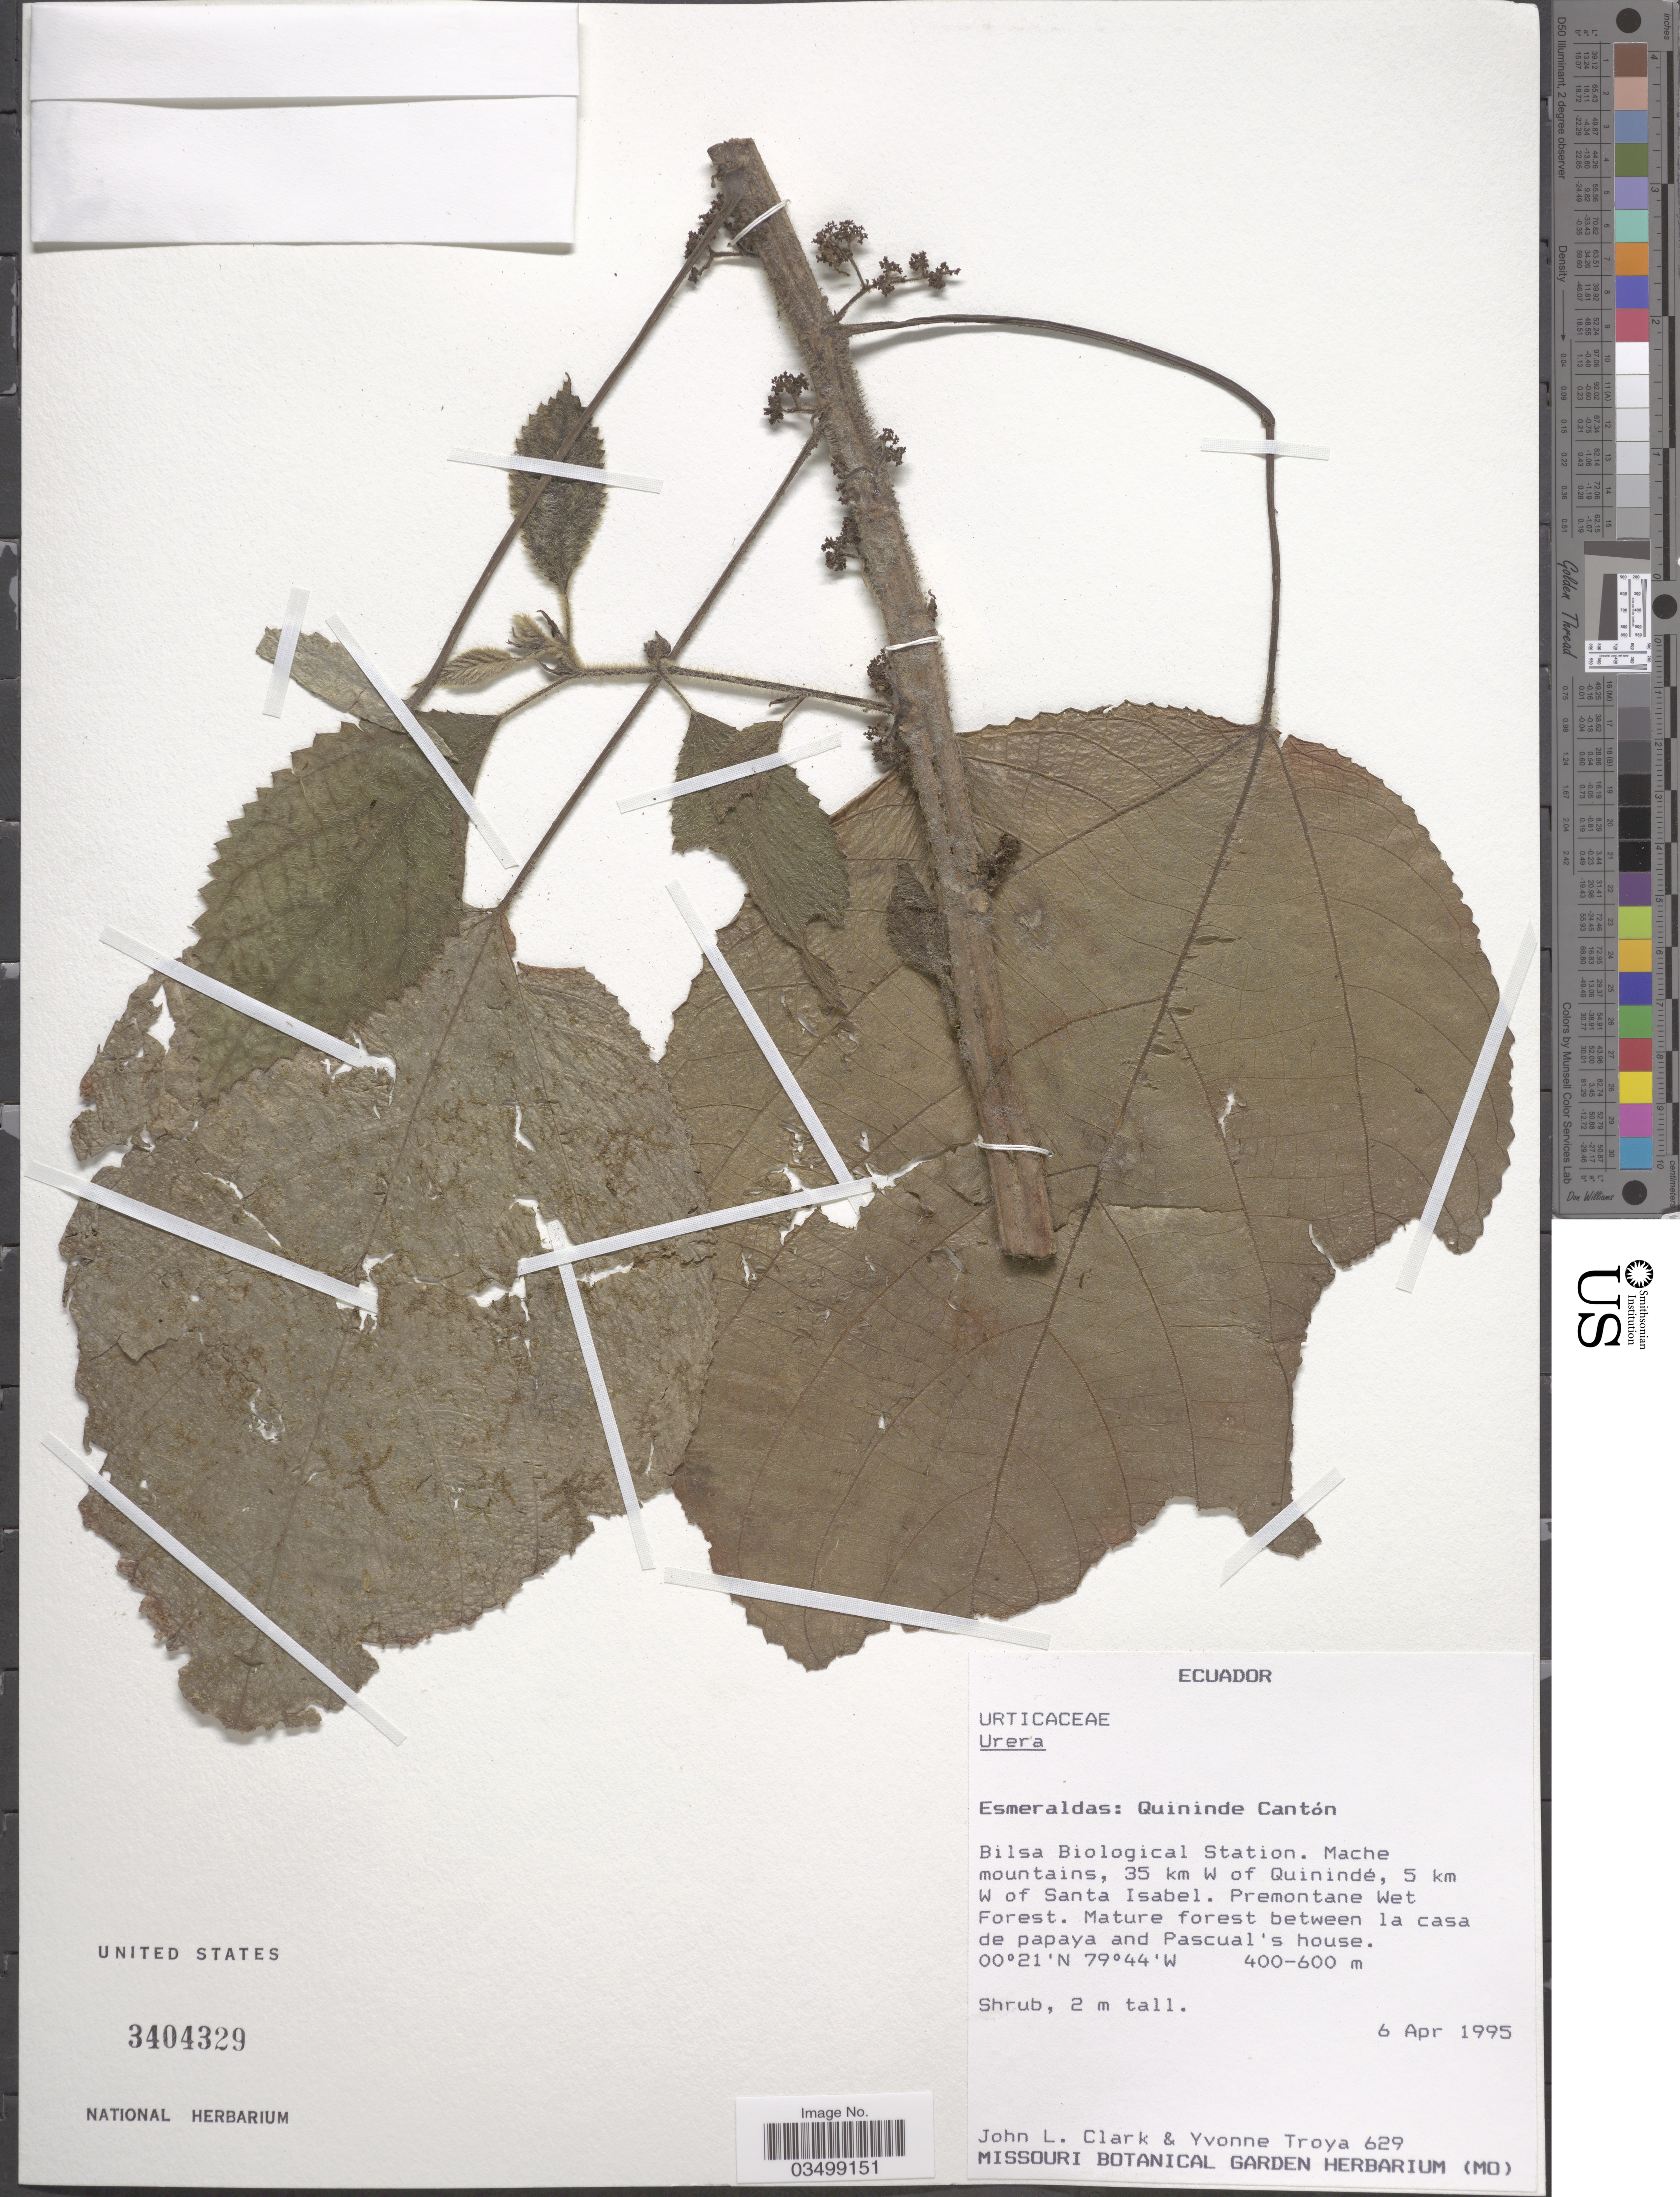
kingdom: Plantae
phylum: Tracheophyta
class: Magnoliopsida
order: Rosales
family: Urticaceae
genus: Urera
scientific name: Urera sp.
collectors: J. L. Clark & Y. Troya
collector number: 629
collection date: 1995-04-06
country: Ecuador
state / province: Esmeraldas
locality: Quininde Cantón. Bilsa Biological Station. Mache mountains, 35 km W of Quinindé, 5 km W of Santa Isabel. Premontane Wet Forest. Mature forest between la casa de papaya and Pascual's house.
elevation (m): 400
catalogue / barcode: US 3404329